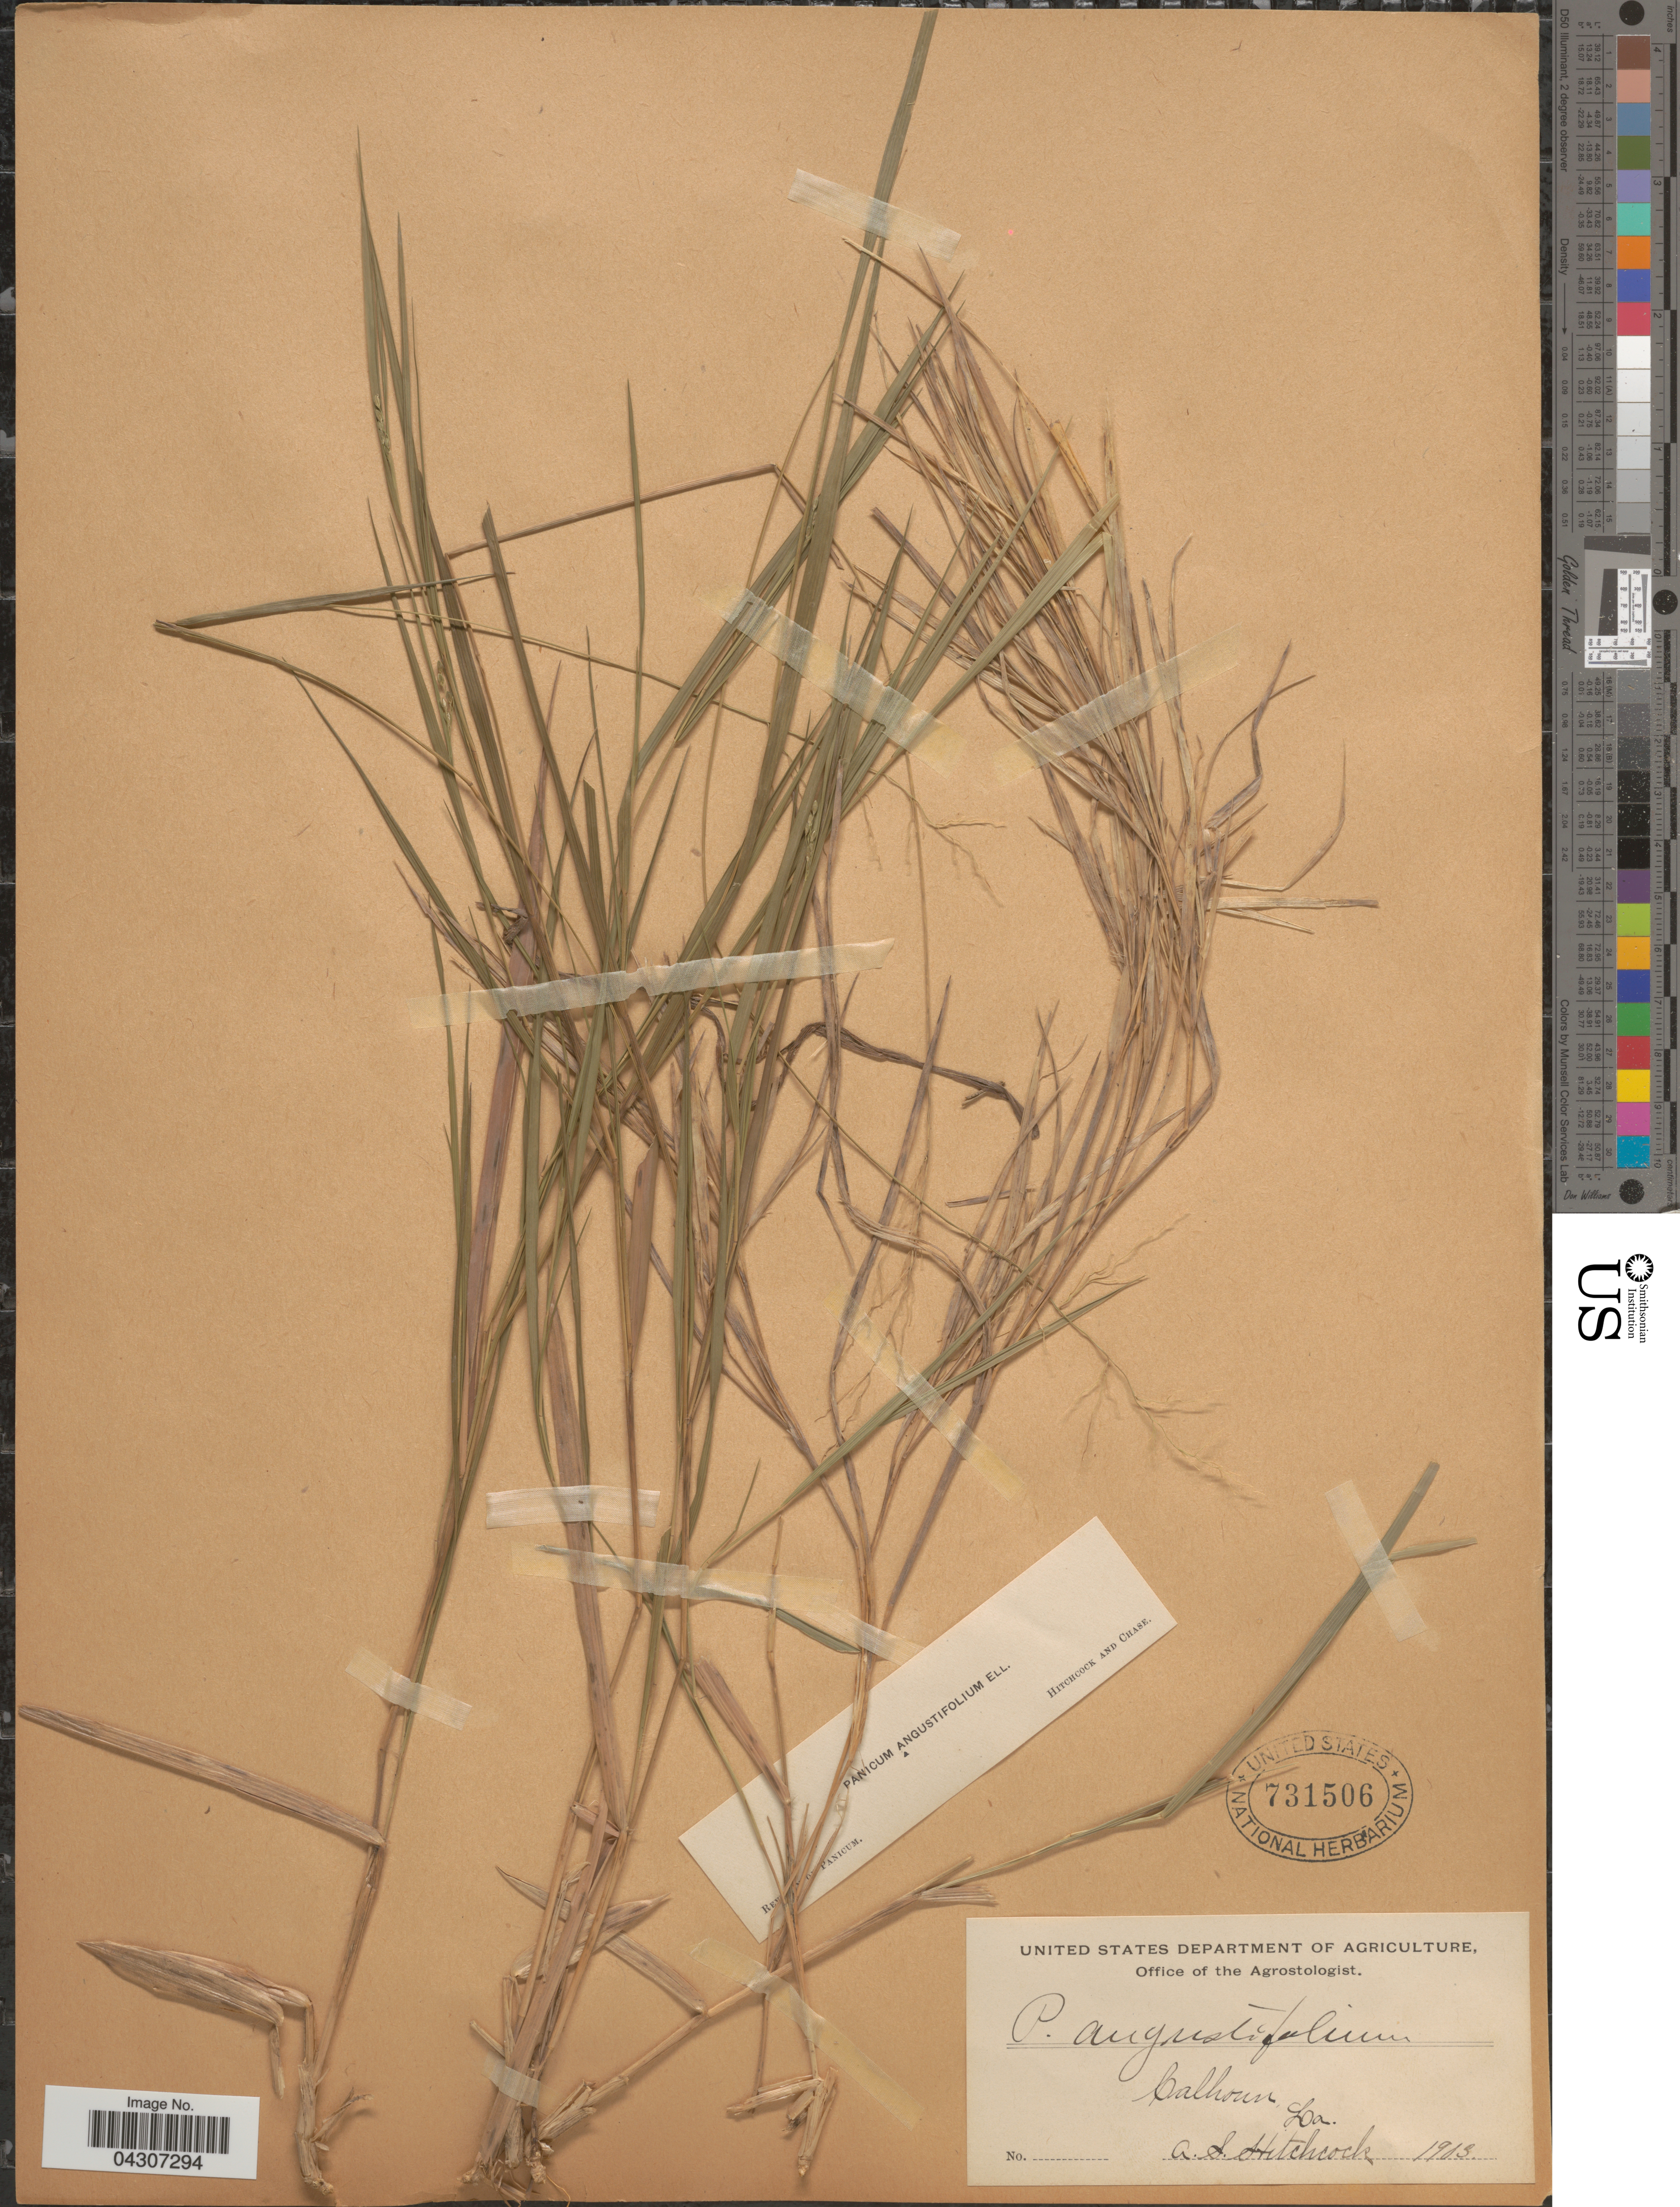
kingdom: Plantae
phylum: Tracheophyta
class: Liliopsida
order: Poales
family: Poaceae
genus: Dichanthelium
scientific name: Dichanthelium aciculare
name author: (Desv. ex Poir.) Gould & C.A. Clark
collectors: A. S. Hitchcock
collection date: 1903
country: United States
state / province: Alabama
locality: Calhoun.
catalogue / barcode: US 731506